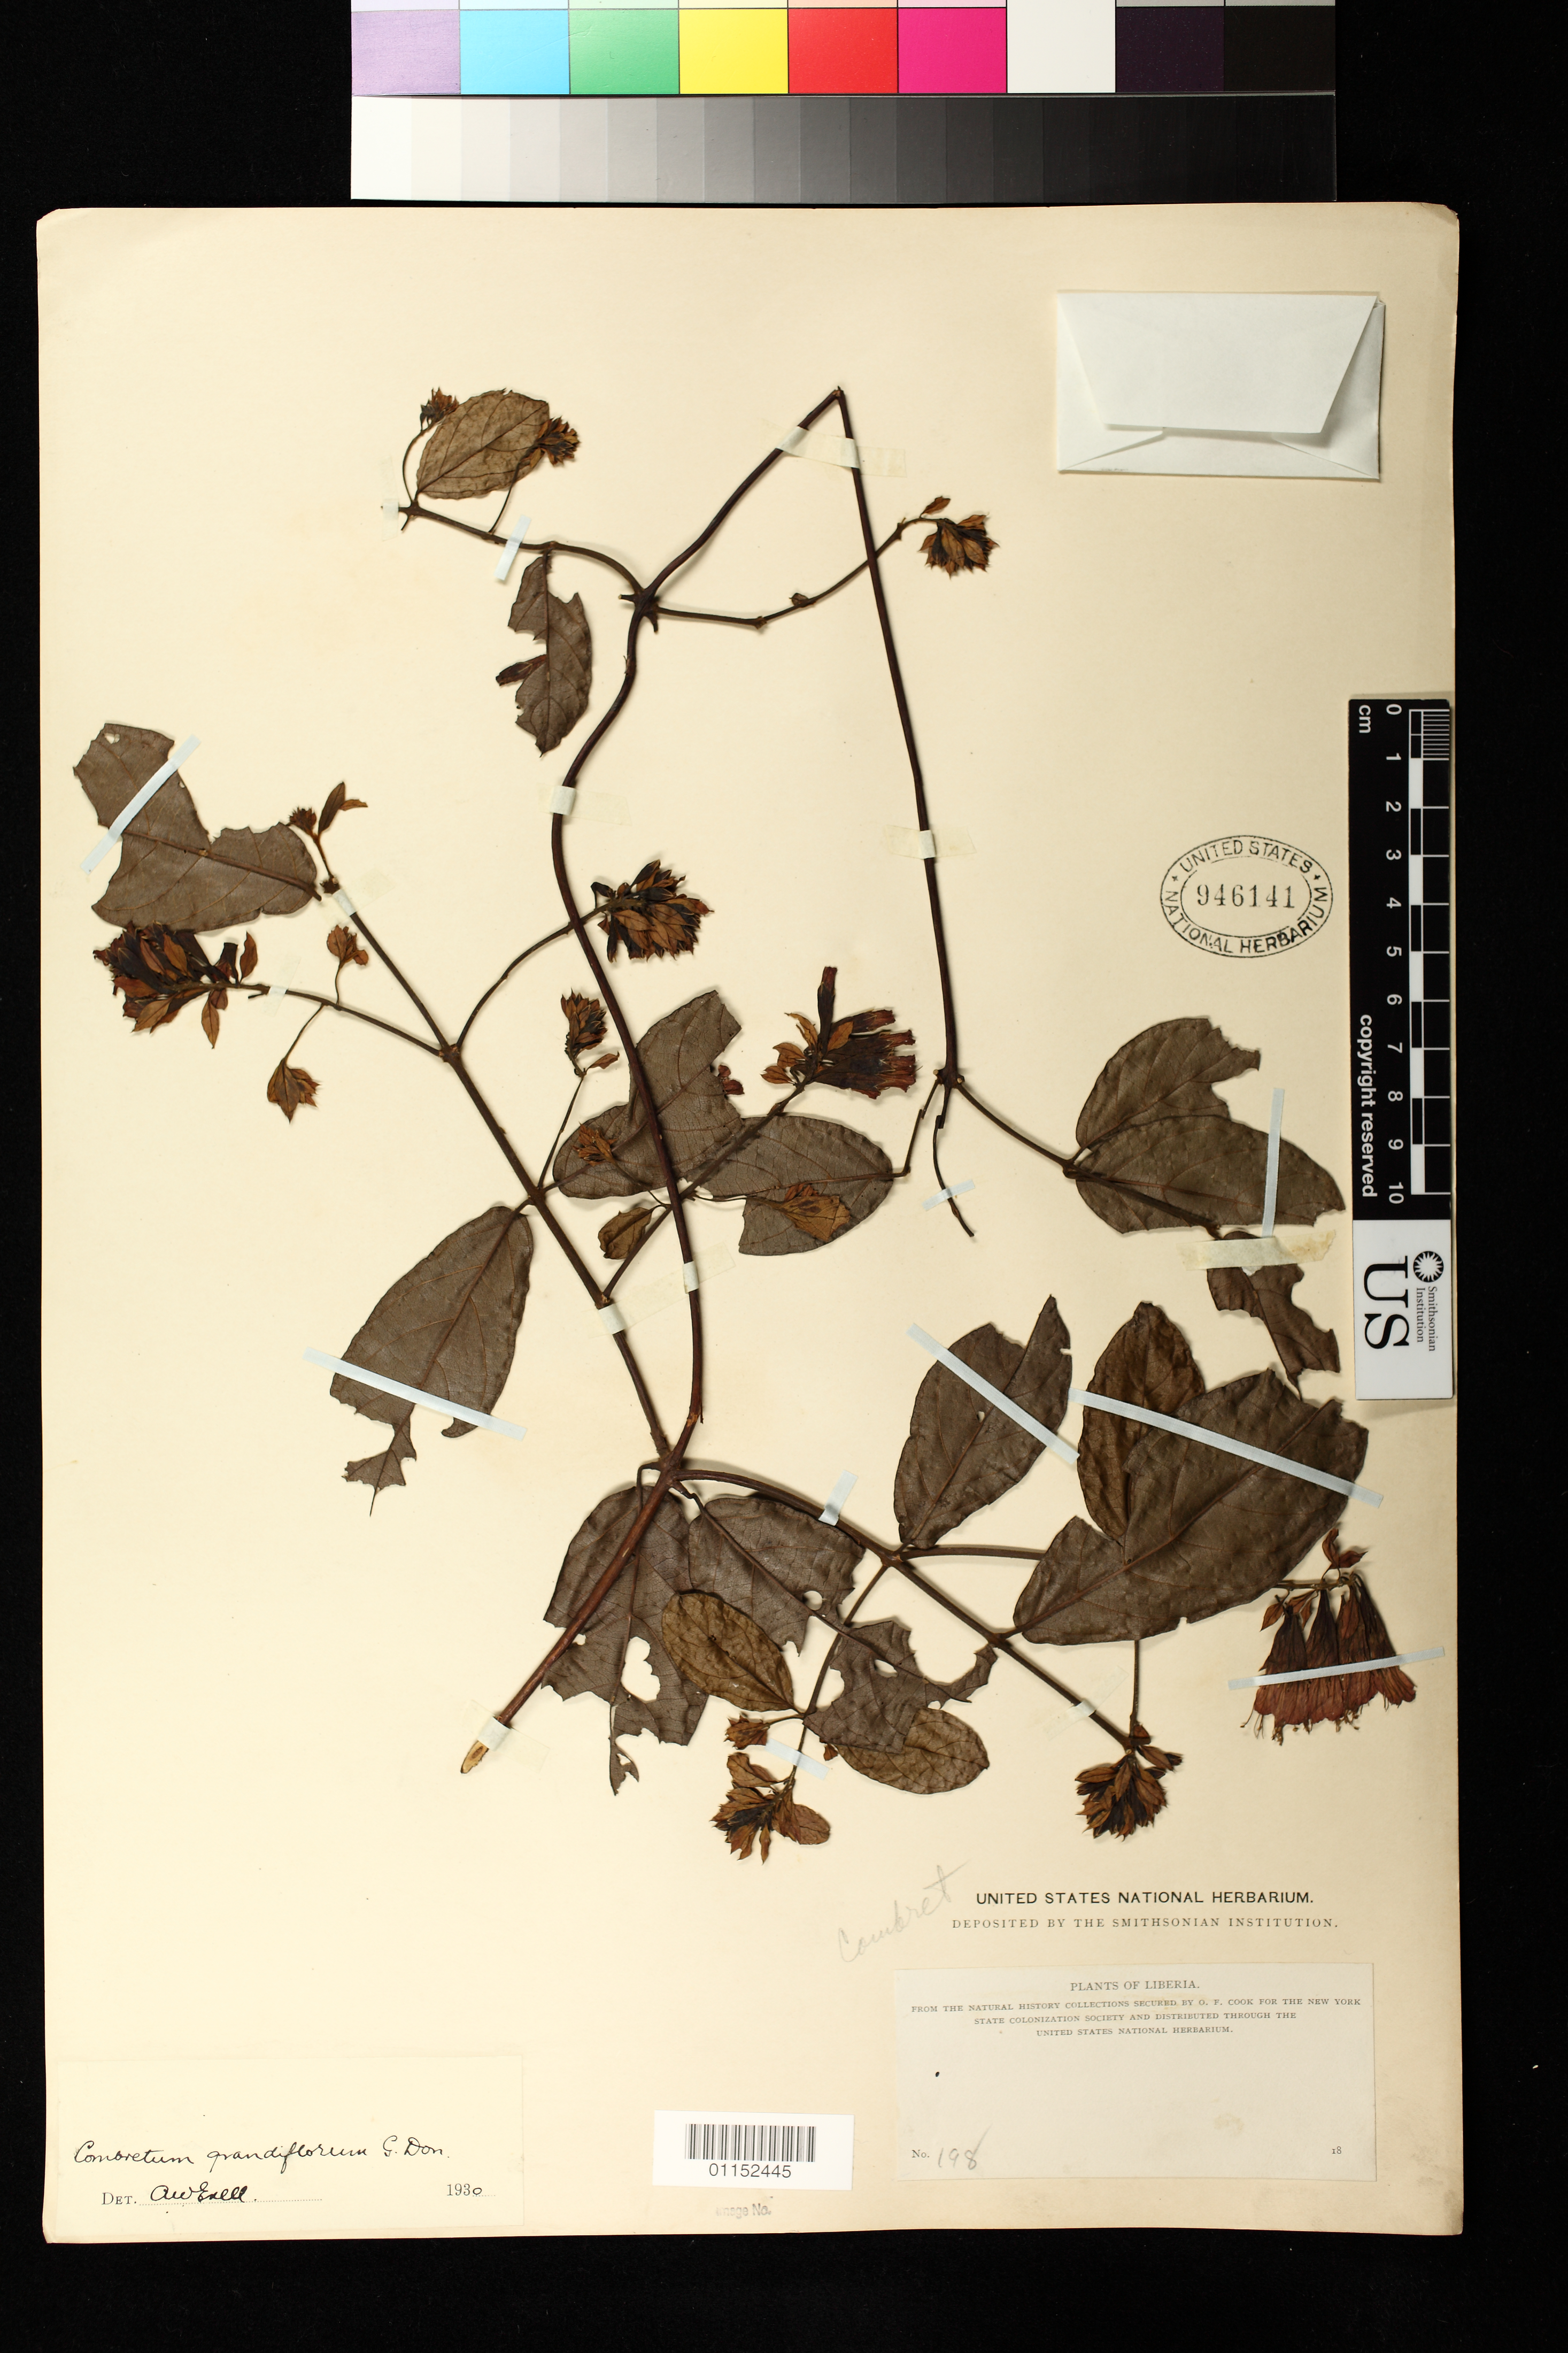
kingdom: Plantae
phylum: Tracheophyta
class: Magnoliopsida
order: Myrtales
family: Combretaceae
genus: Combretum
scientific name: Combretum grandiflorum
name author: G. Don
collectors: O. F. Cook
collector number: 198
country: Liberia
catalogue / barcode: US 946141